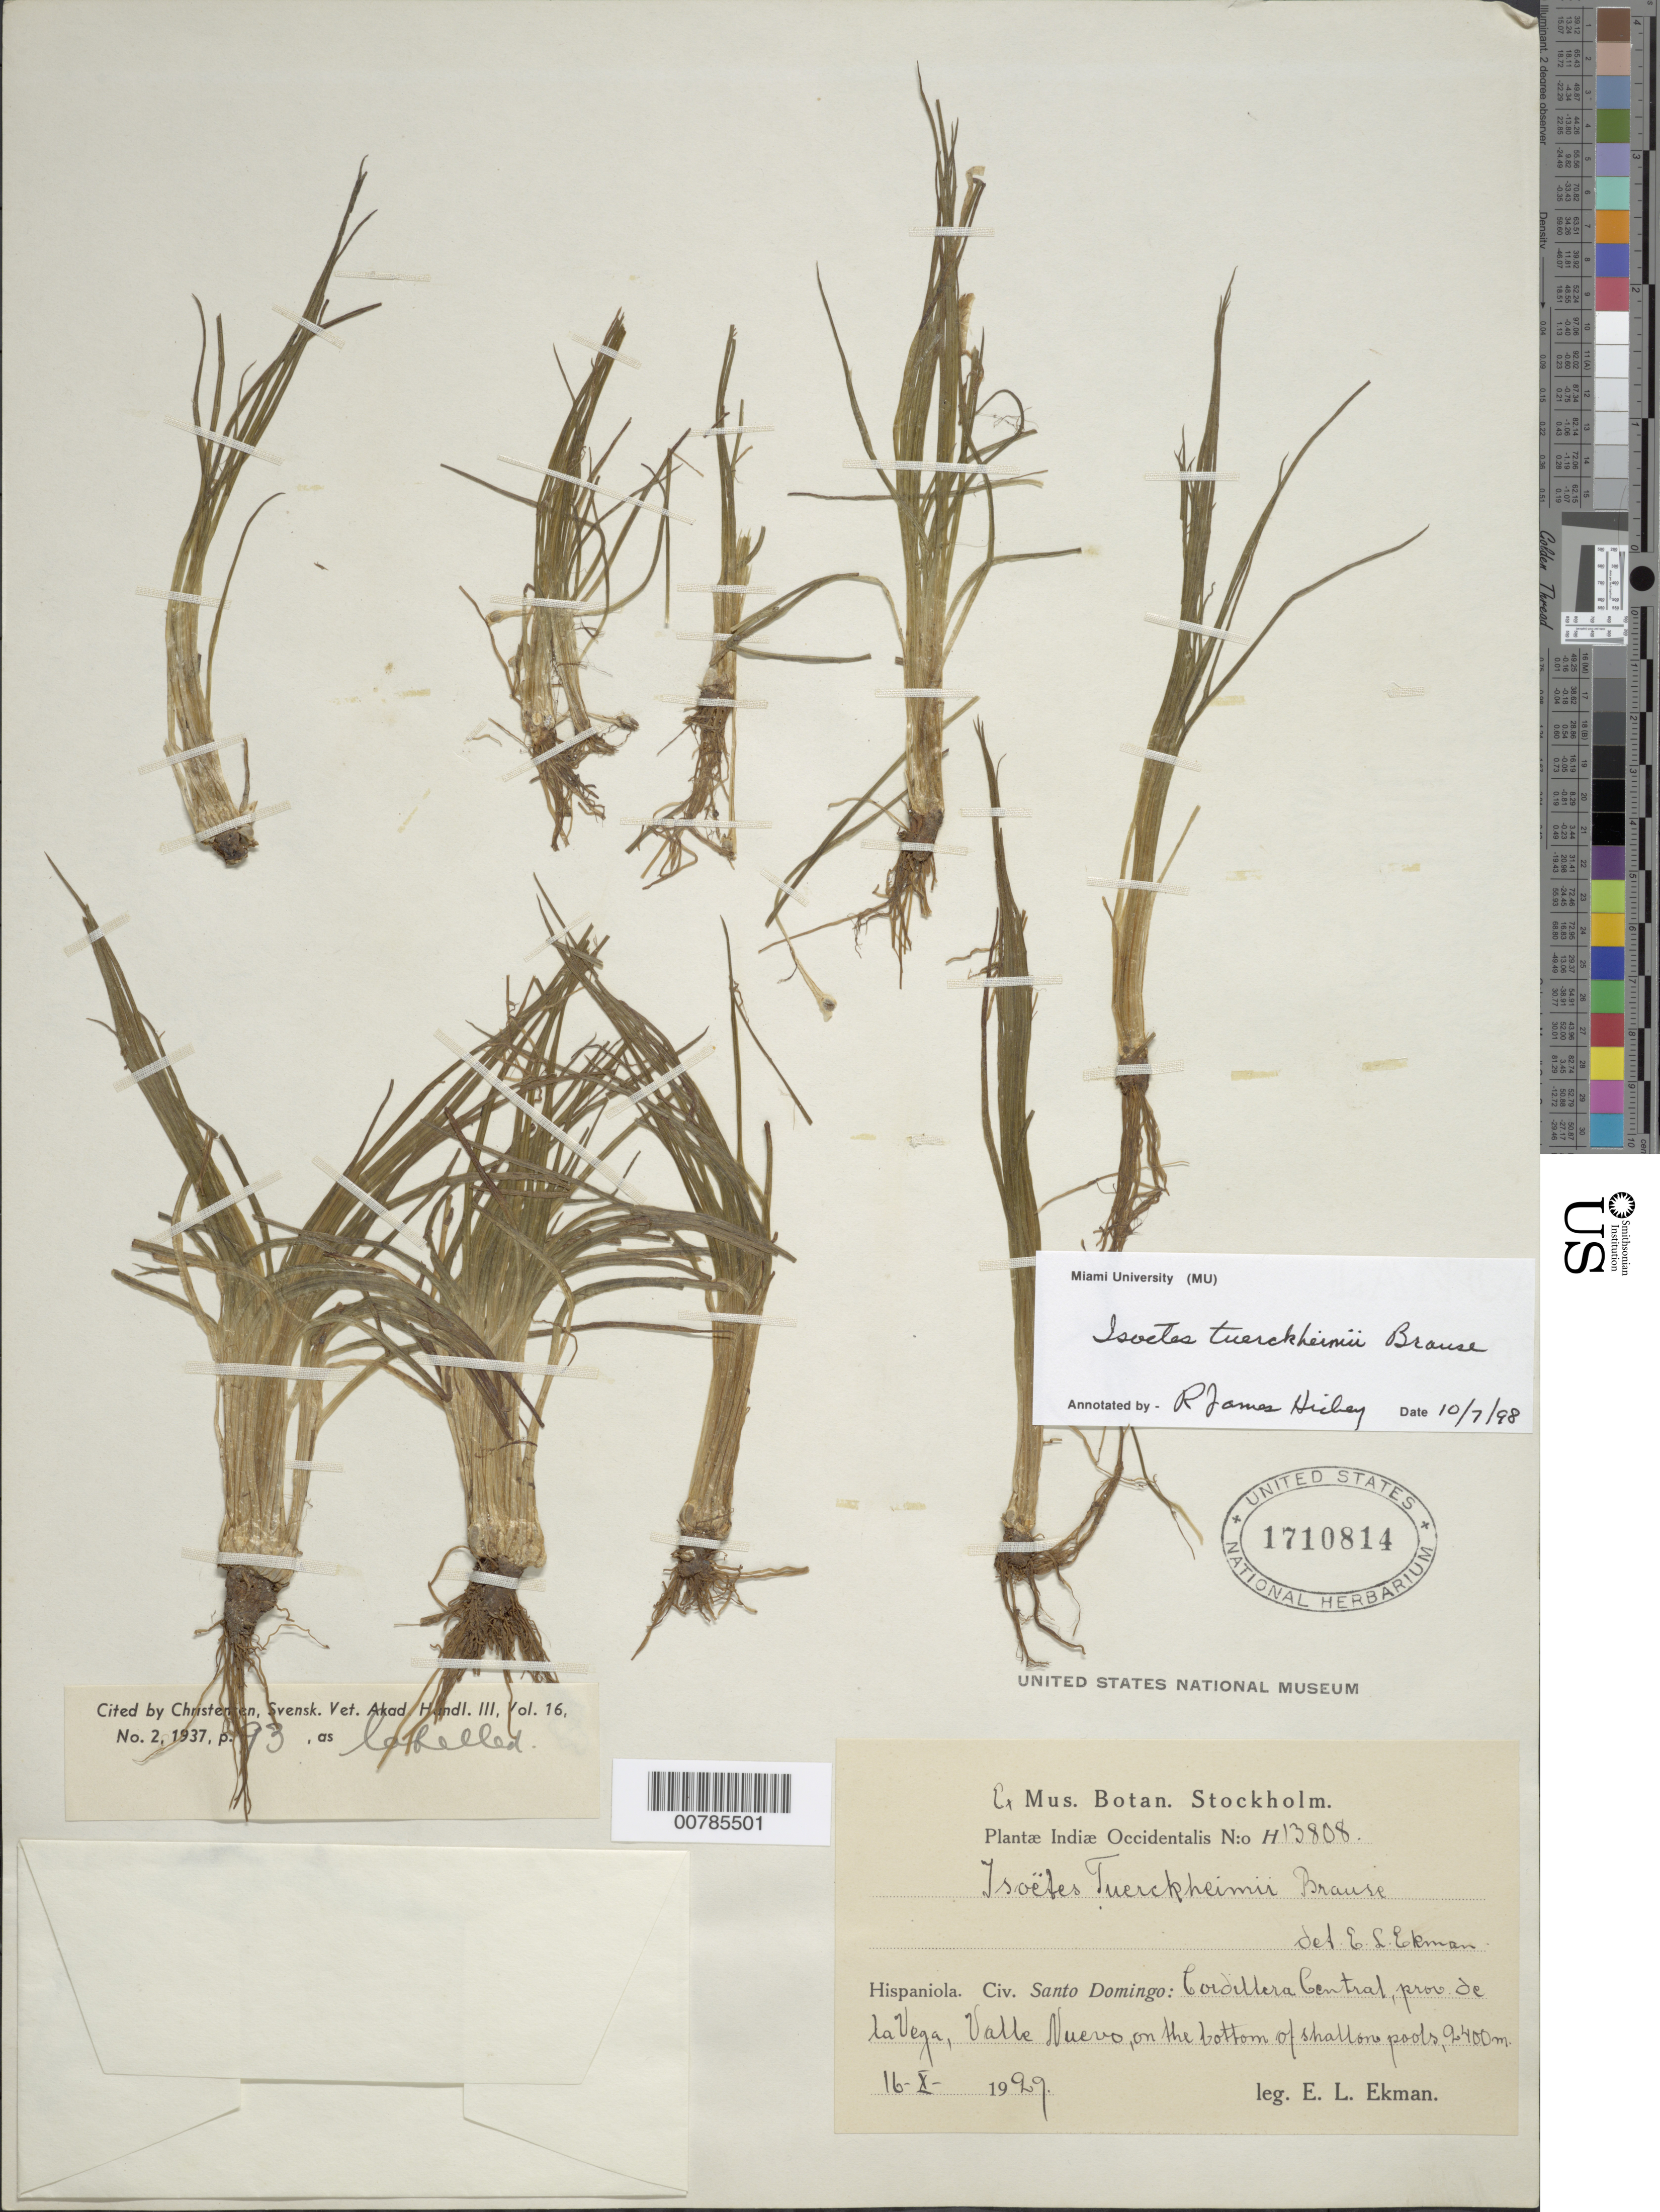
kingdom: Plantae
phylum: Tracheophyta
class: Lycopodiopsida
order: Isoetales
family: Isoetaceae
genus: Isoetes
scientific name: Isoetes tuerckheimii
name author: Brause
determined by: Hickey, R. J.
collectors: E. L. Ekman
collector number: H 13808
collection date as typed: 16 Oct 1929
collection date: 1929-10-16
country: Dominican Republic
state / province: La Vega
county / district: Santo Domingo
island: Hispaniola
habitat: On the bottom of shallow pools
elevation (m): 0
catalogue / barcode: US 1710814